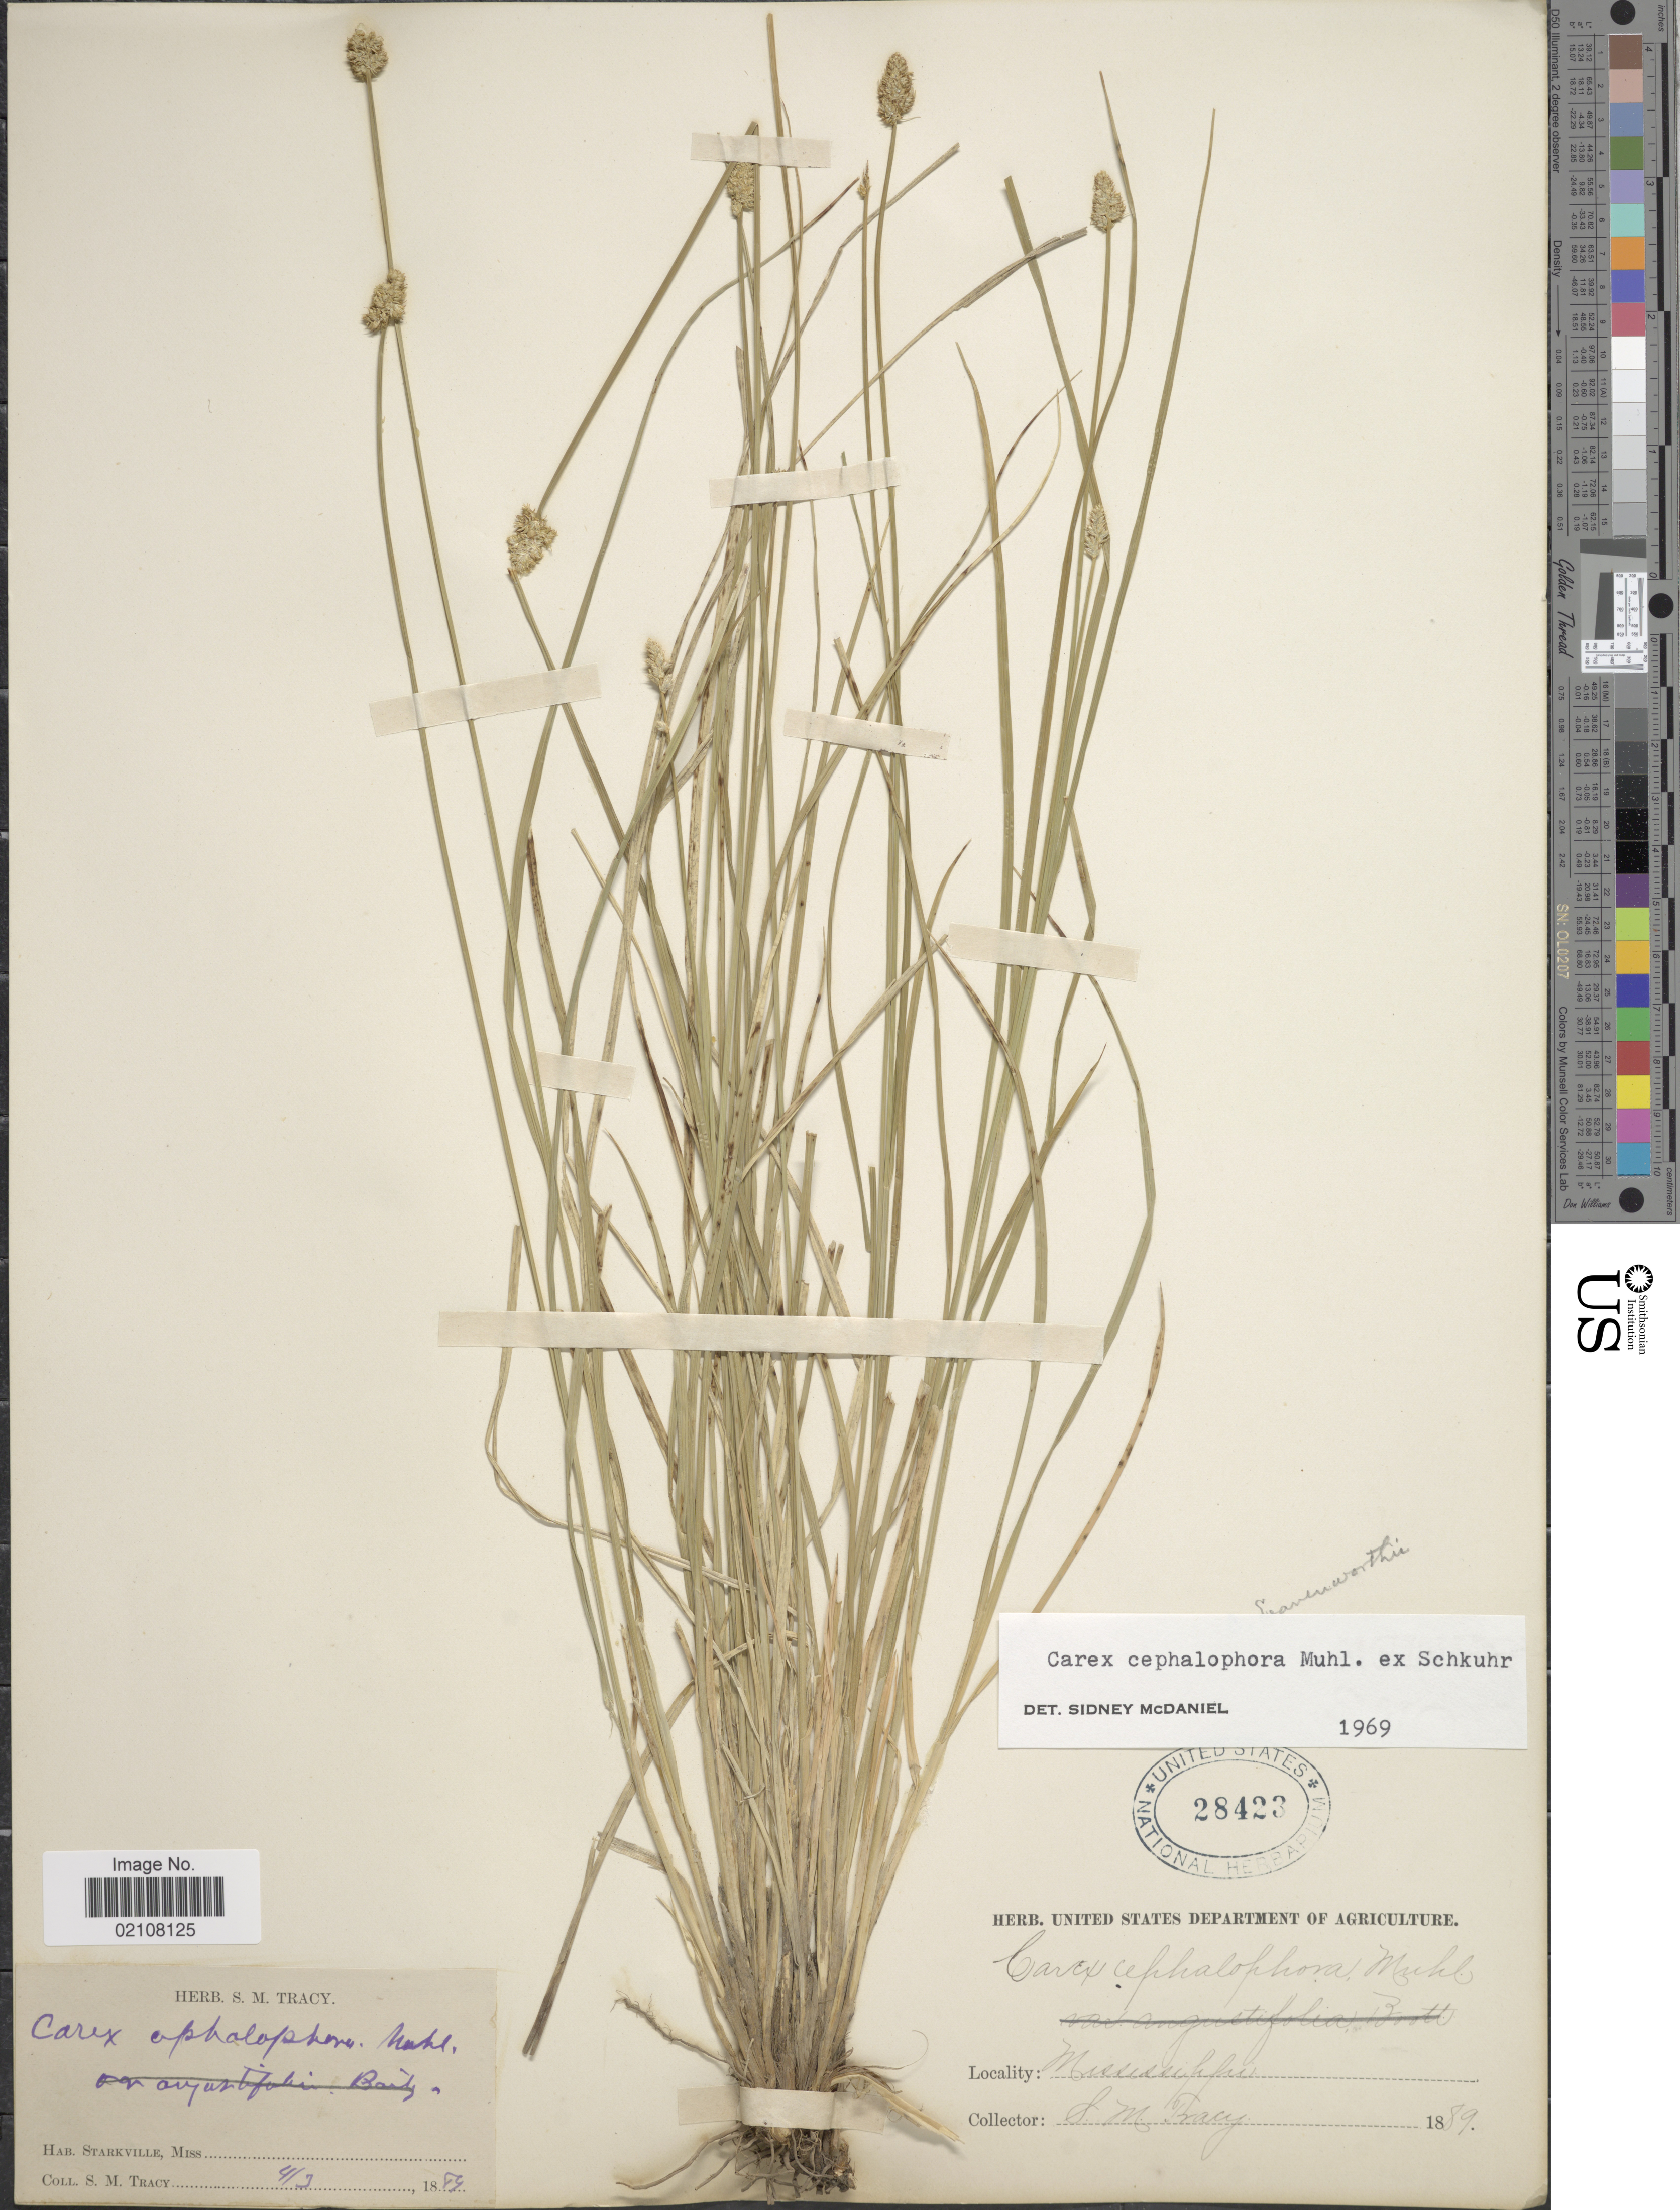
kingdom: Plantae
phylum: Tracheophyta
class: Liliopsida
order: Poales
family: Cyperaceae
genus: Carex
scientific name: Carex cephalophora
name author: Muhl. ex Willd.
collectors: S. M. Tracy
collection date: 1889-04-03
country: United States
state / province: Mississippi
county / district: Oktibbeha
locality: Starkville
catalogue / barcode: US 28423